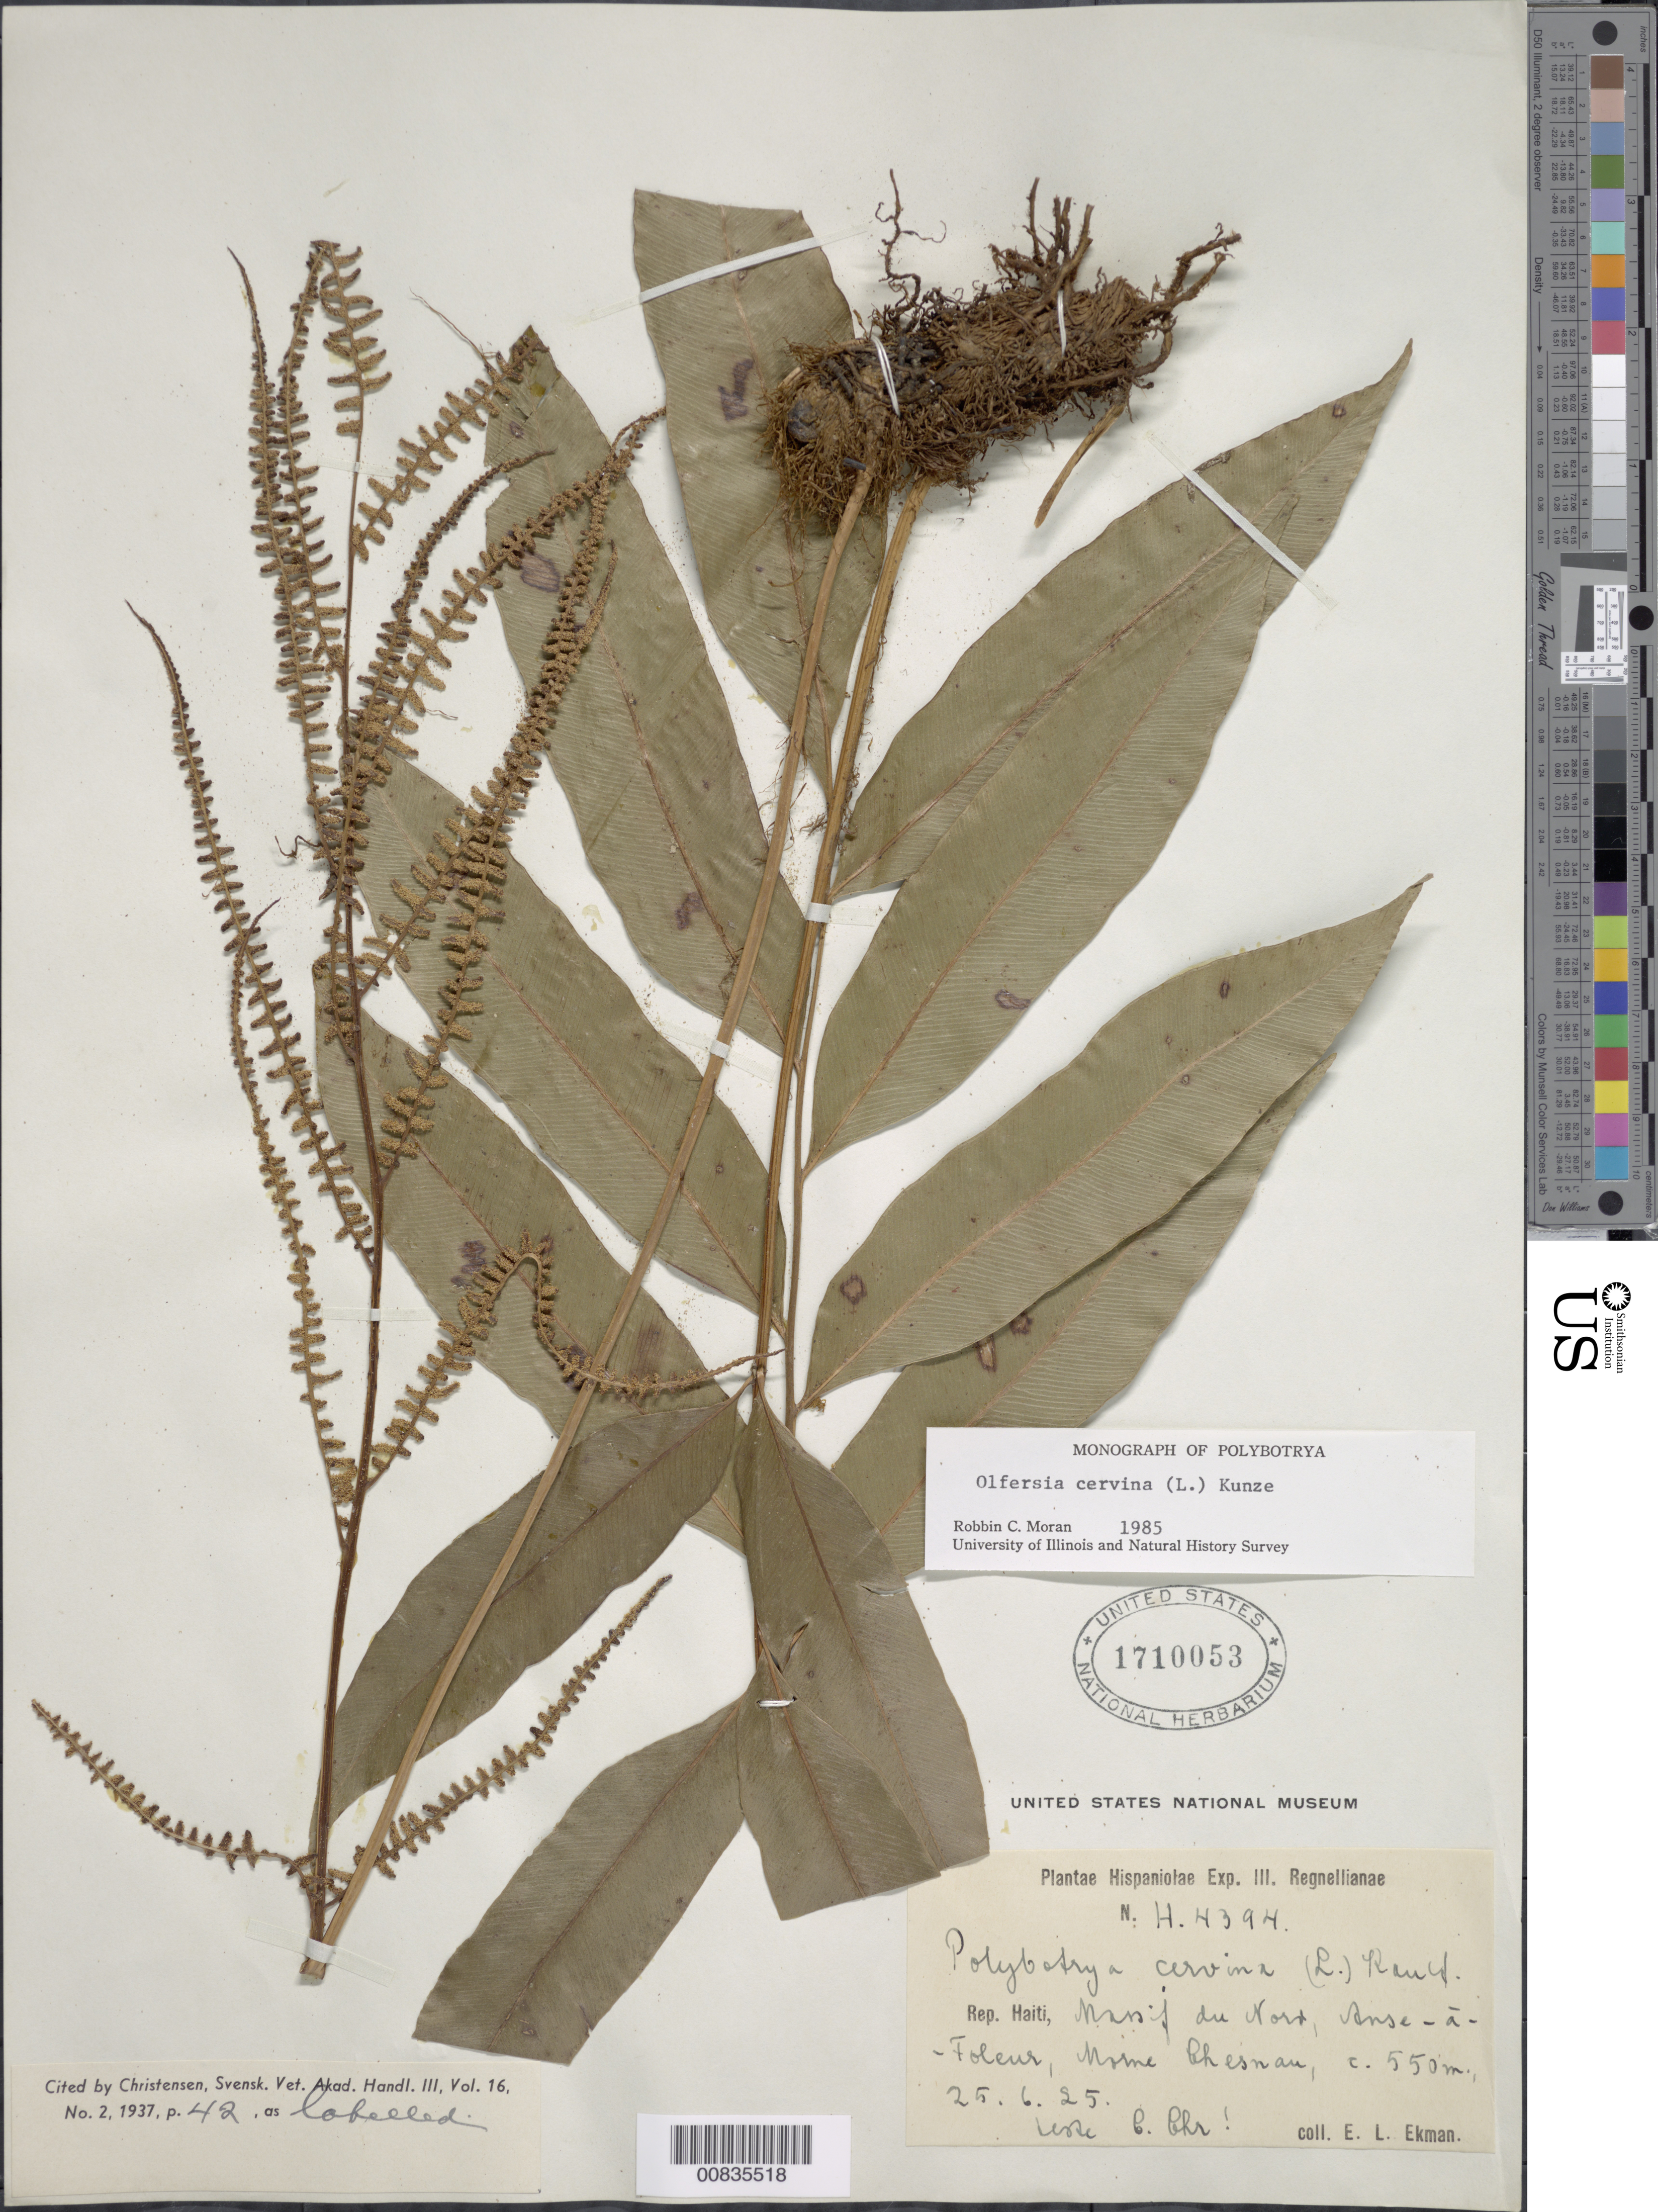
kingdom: Plantae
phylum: Tracheophyta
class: Polypodiopsida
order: Polypodiales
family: Dryopteridaceae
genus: Olfersia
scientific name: Olfersia cervina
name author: (L.) Kunze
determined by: Moran, R. C.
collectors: E. L. Ekman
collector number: H 4394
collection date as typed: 25 Jun 1925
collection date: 1925-06-25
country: Haiti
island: Hispaniola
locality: Massif du Nord, Anse-à-Foleur, Morne Chesnan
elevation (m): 550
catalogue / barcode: US 1710053